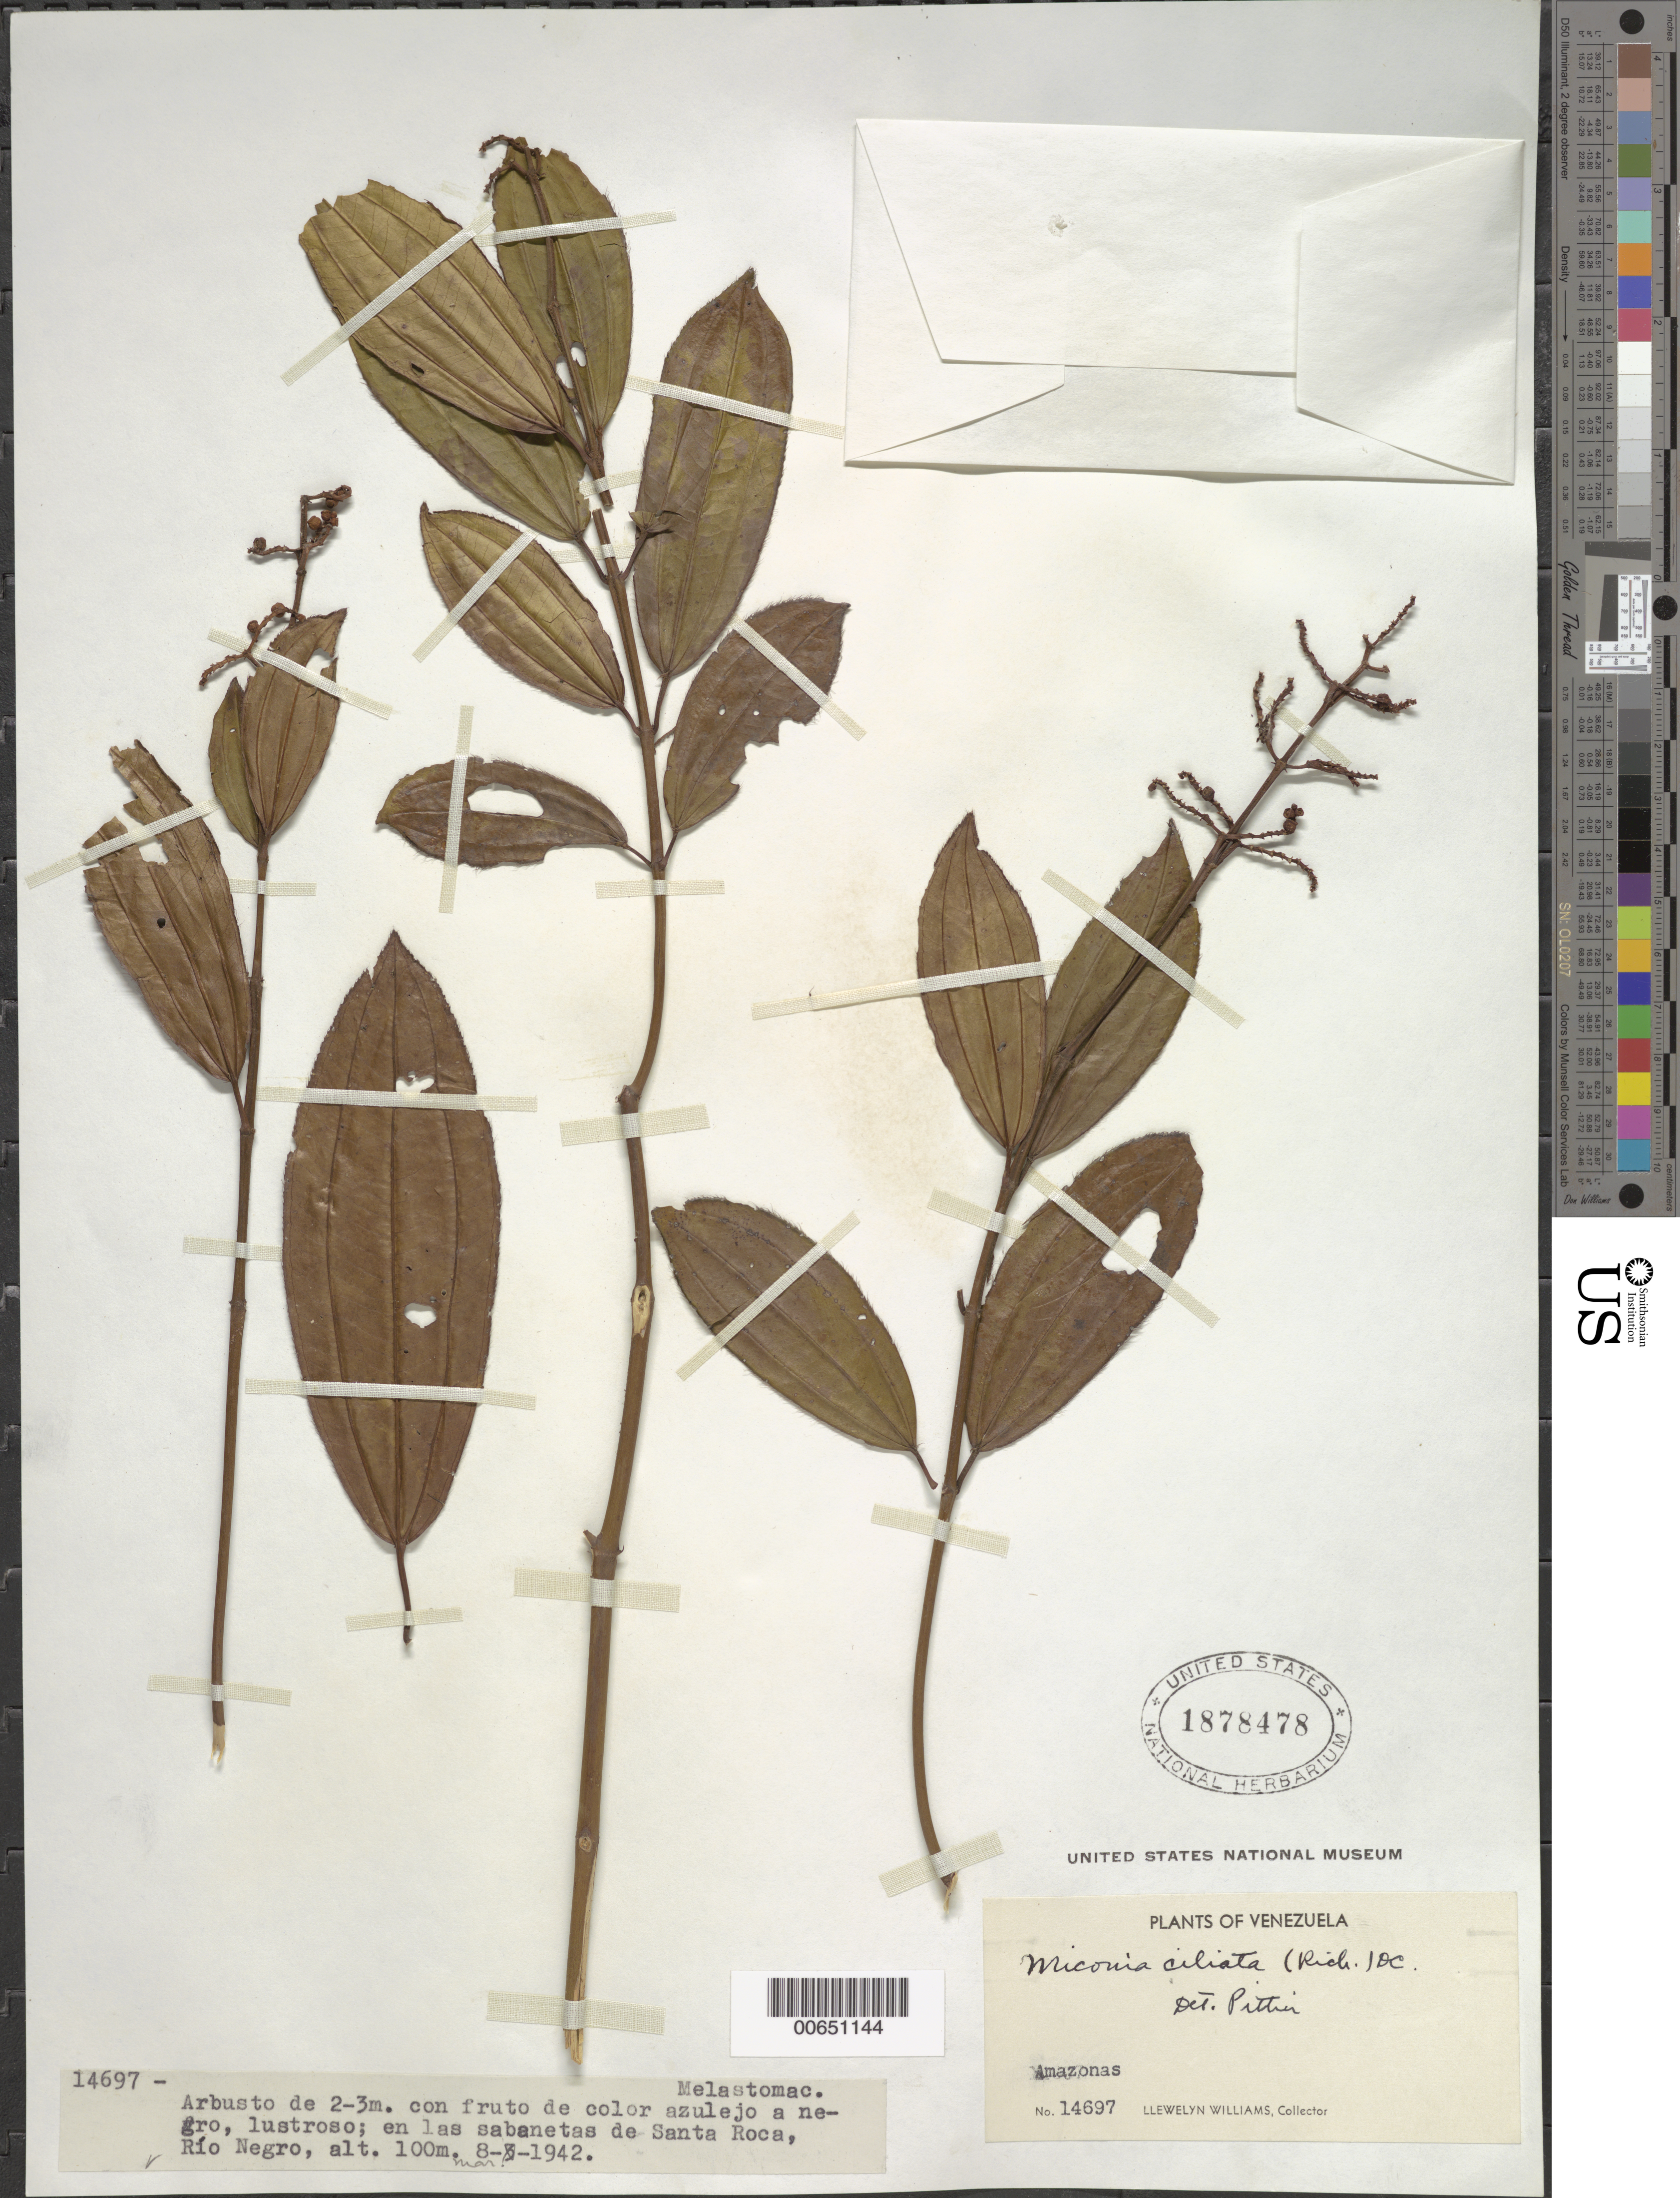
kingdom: Plantae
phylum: Tracheophyta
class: Magnoliopsida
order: Myrtales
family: Melastomataceae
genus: Miconia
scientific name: Miconia ciliata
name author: (Rich.) DC.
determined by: Pittier, Henri F.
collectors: Ll. Williams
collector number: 14697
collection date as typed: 8-Mar-42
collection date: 1942-03-08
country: Venezuela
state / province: Amazonas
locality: Santa Rosa de Amanadona, Río Negro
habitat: Sabanetas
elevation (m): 100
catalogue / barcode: US 1878478